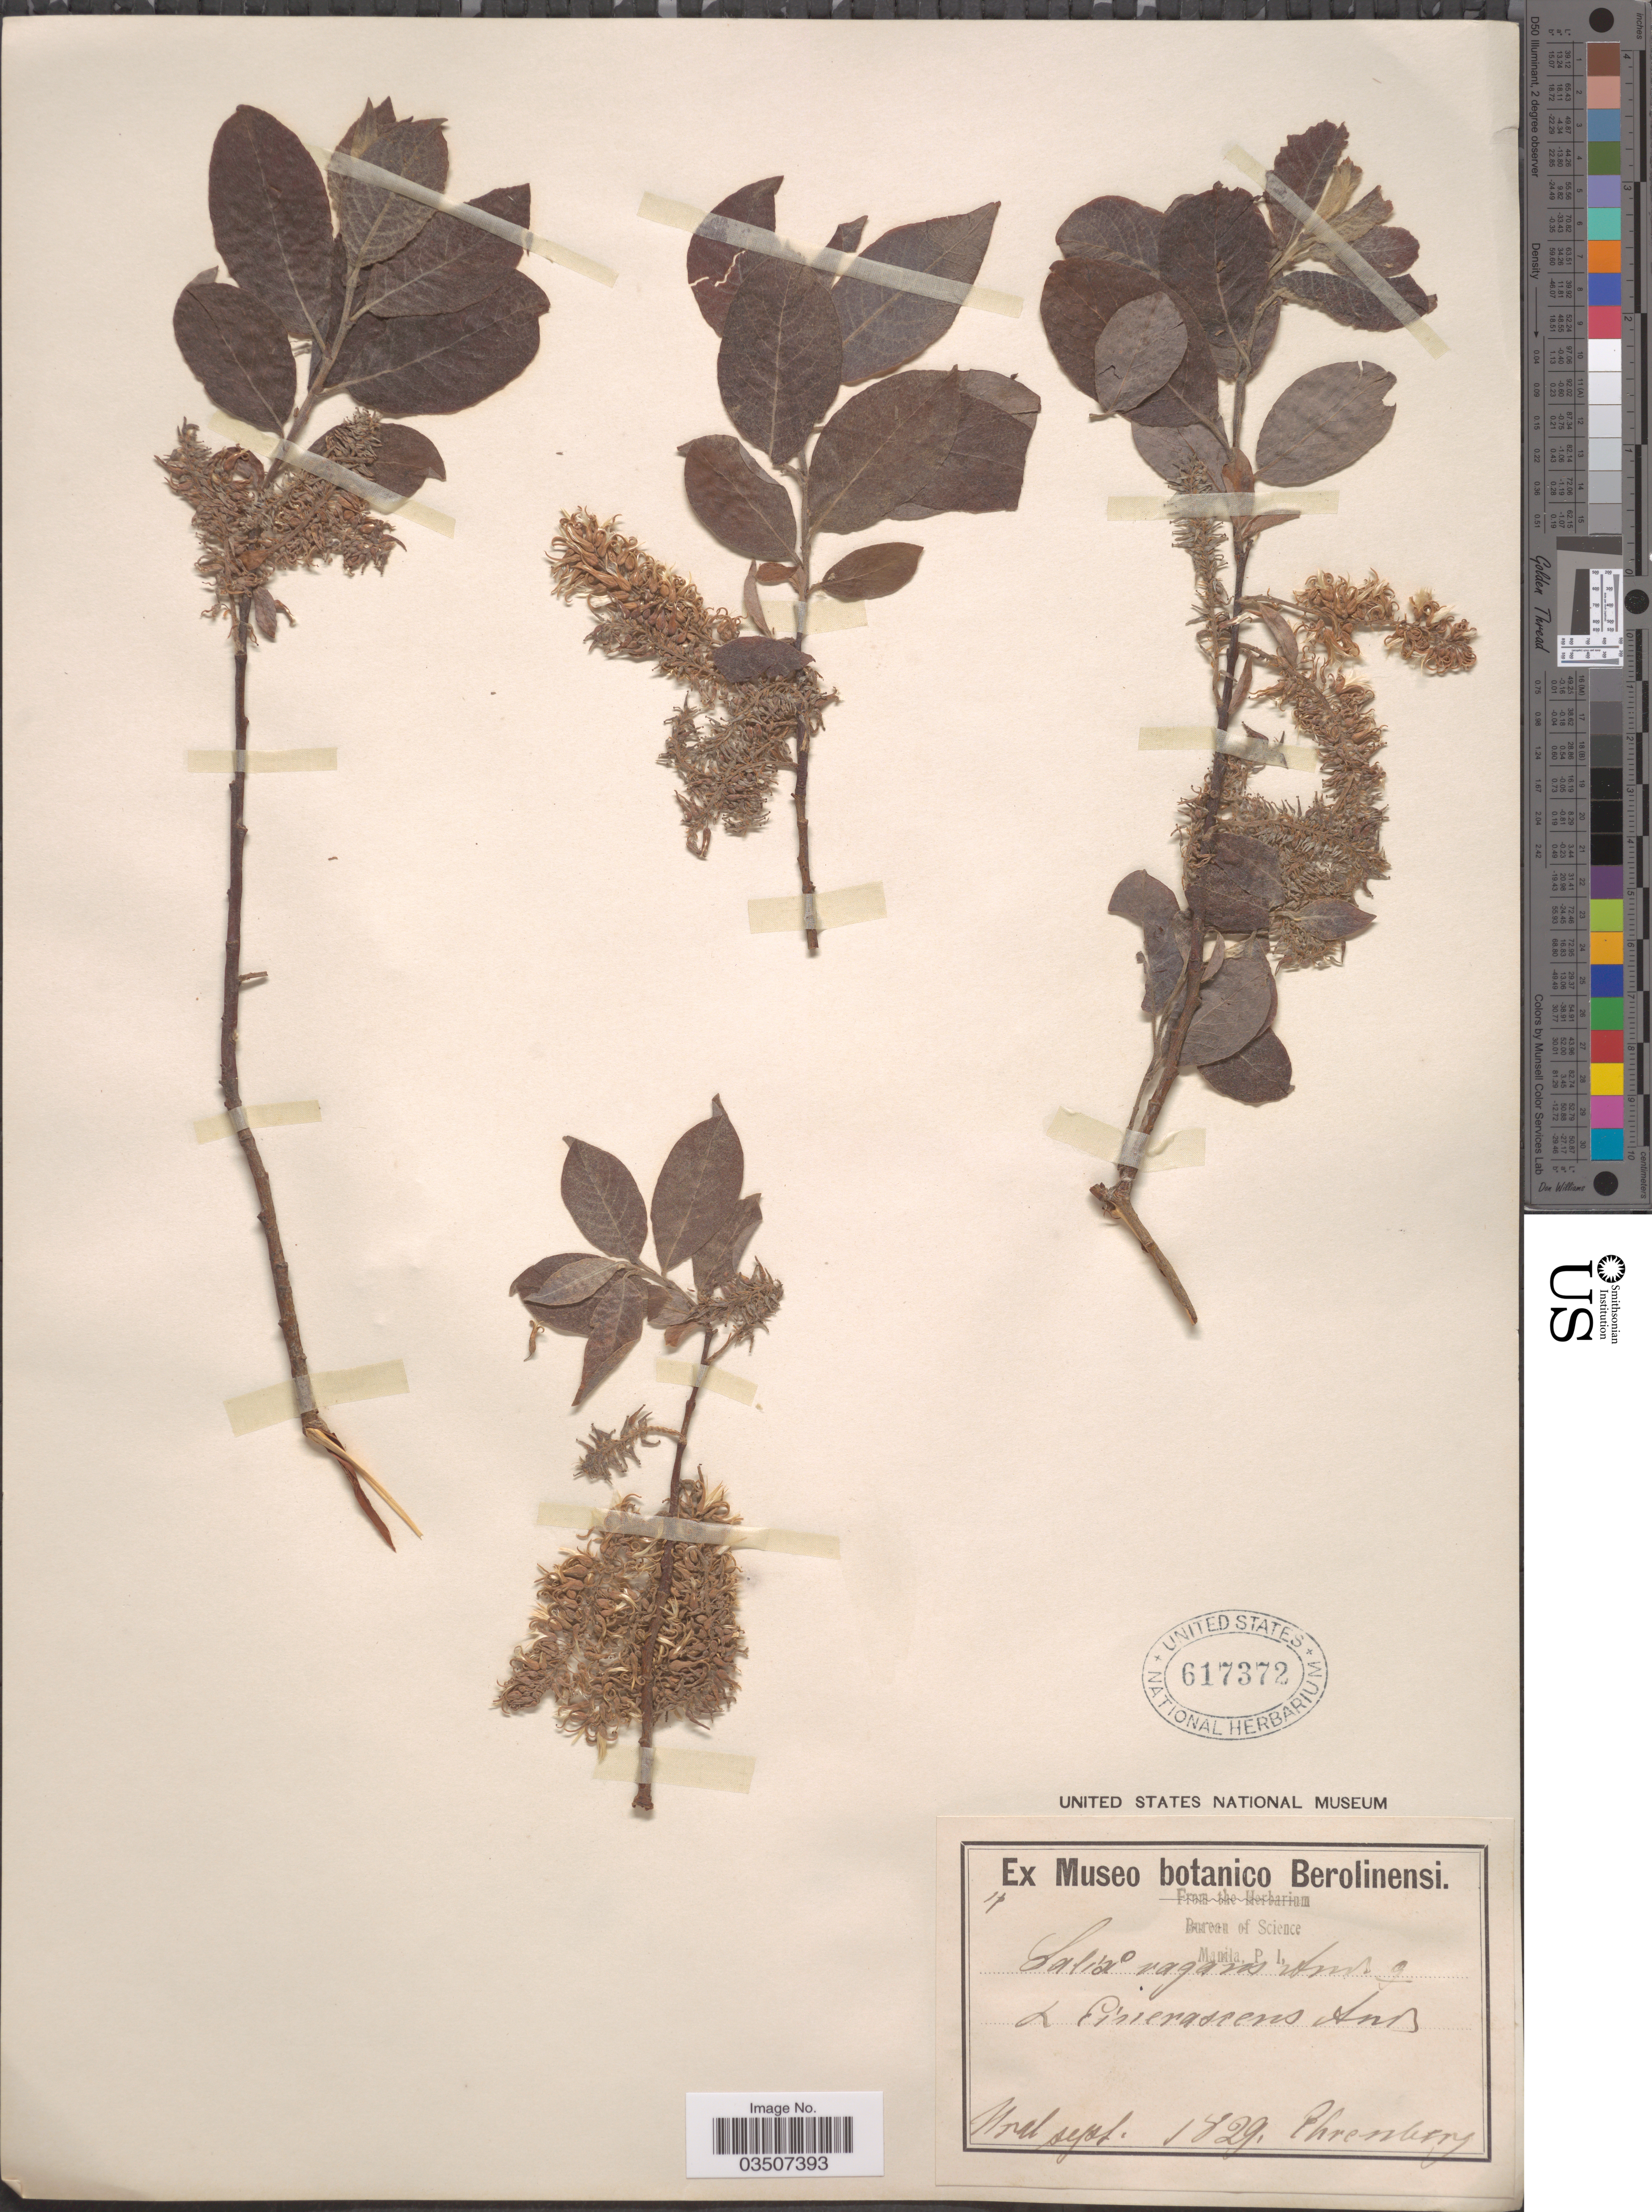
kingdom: Plantae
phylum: Tracheophyta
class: Magnoliopsida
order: Malpighiales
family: Salicaceae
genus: Salix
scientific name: Salix vagans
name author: Hook. f. ex Andersson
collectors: Ehrenberg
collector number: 11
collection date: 1829-09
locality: Nord [interpreted] [unsure placement]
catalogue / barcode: US 617372